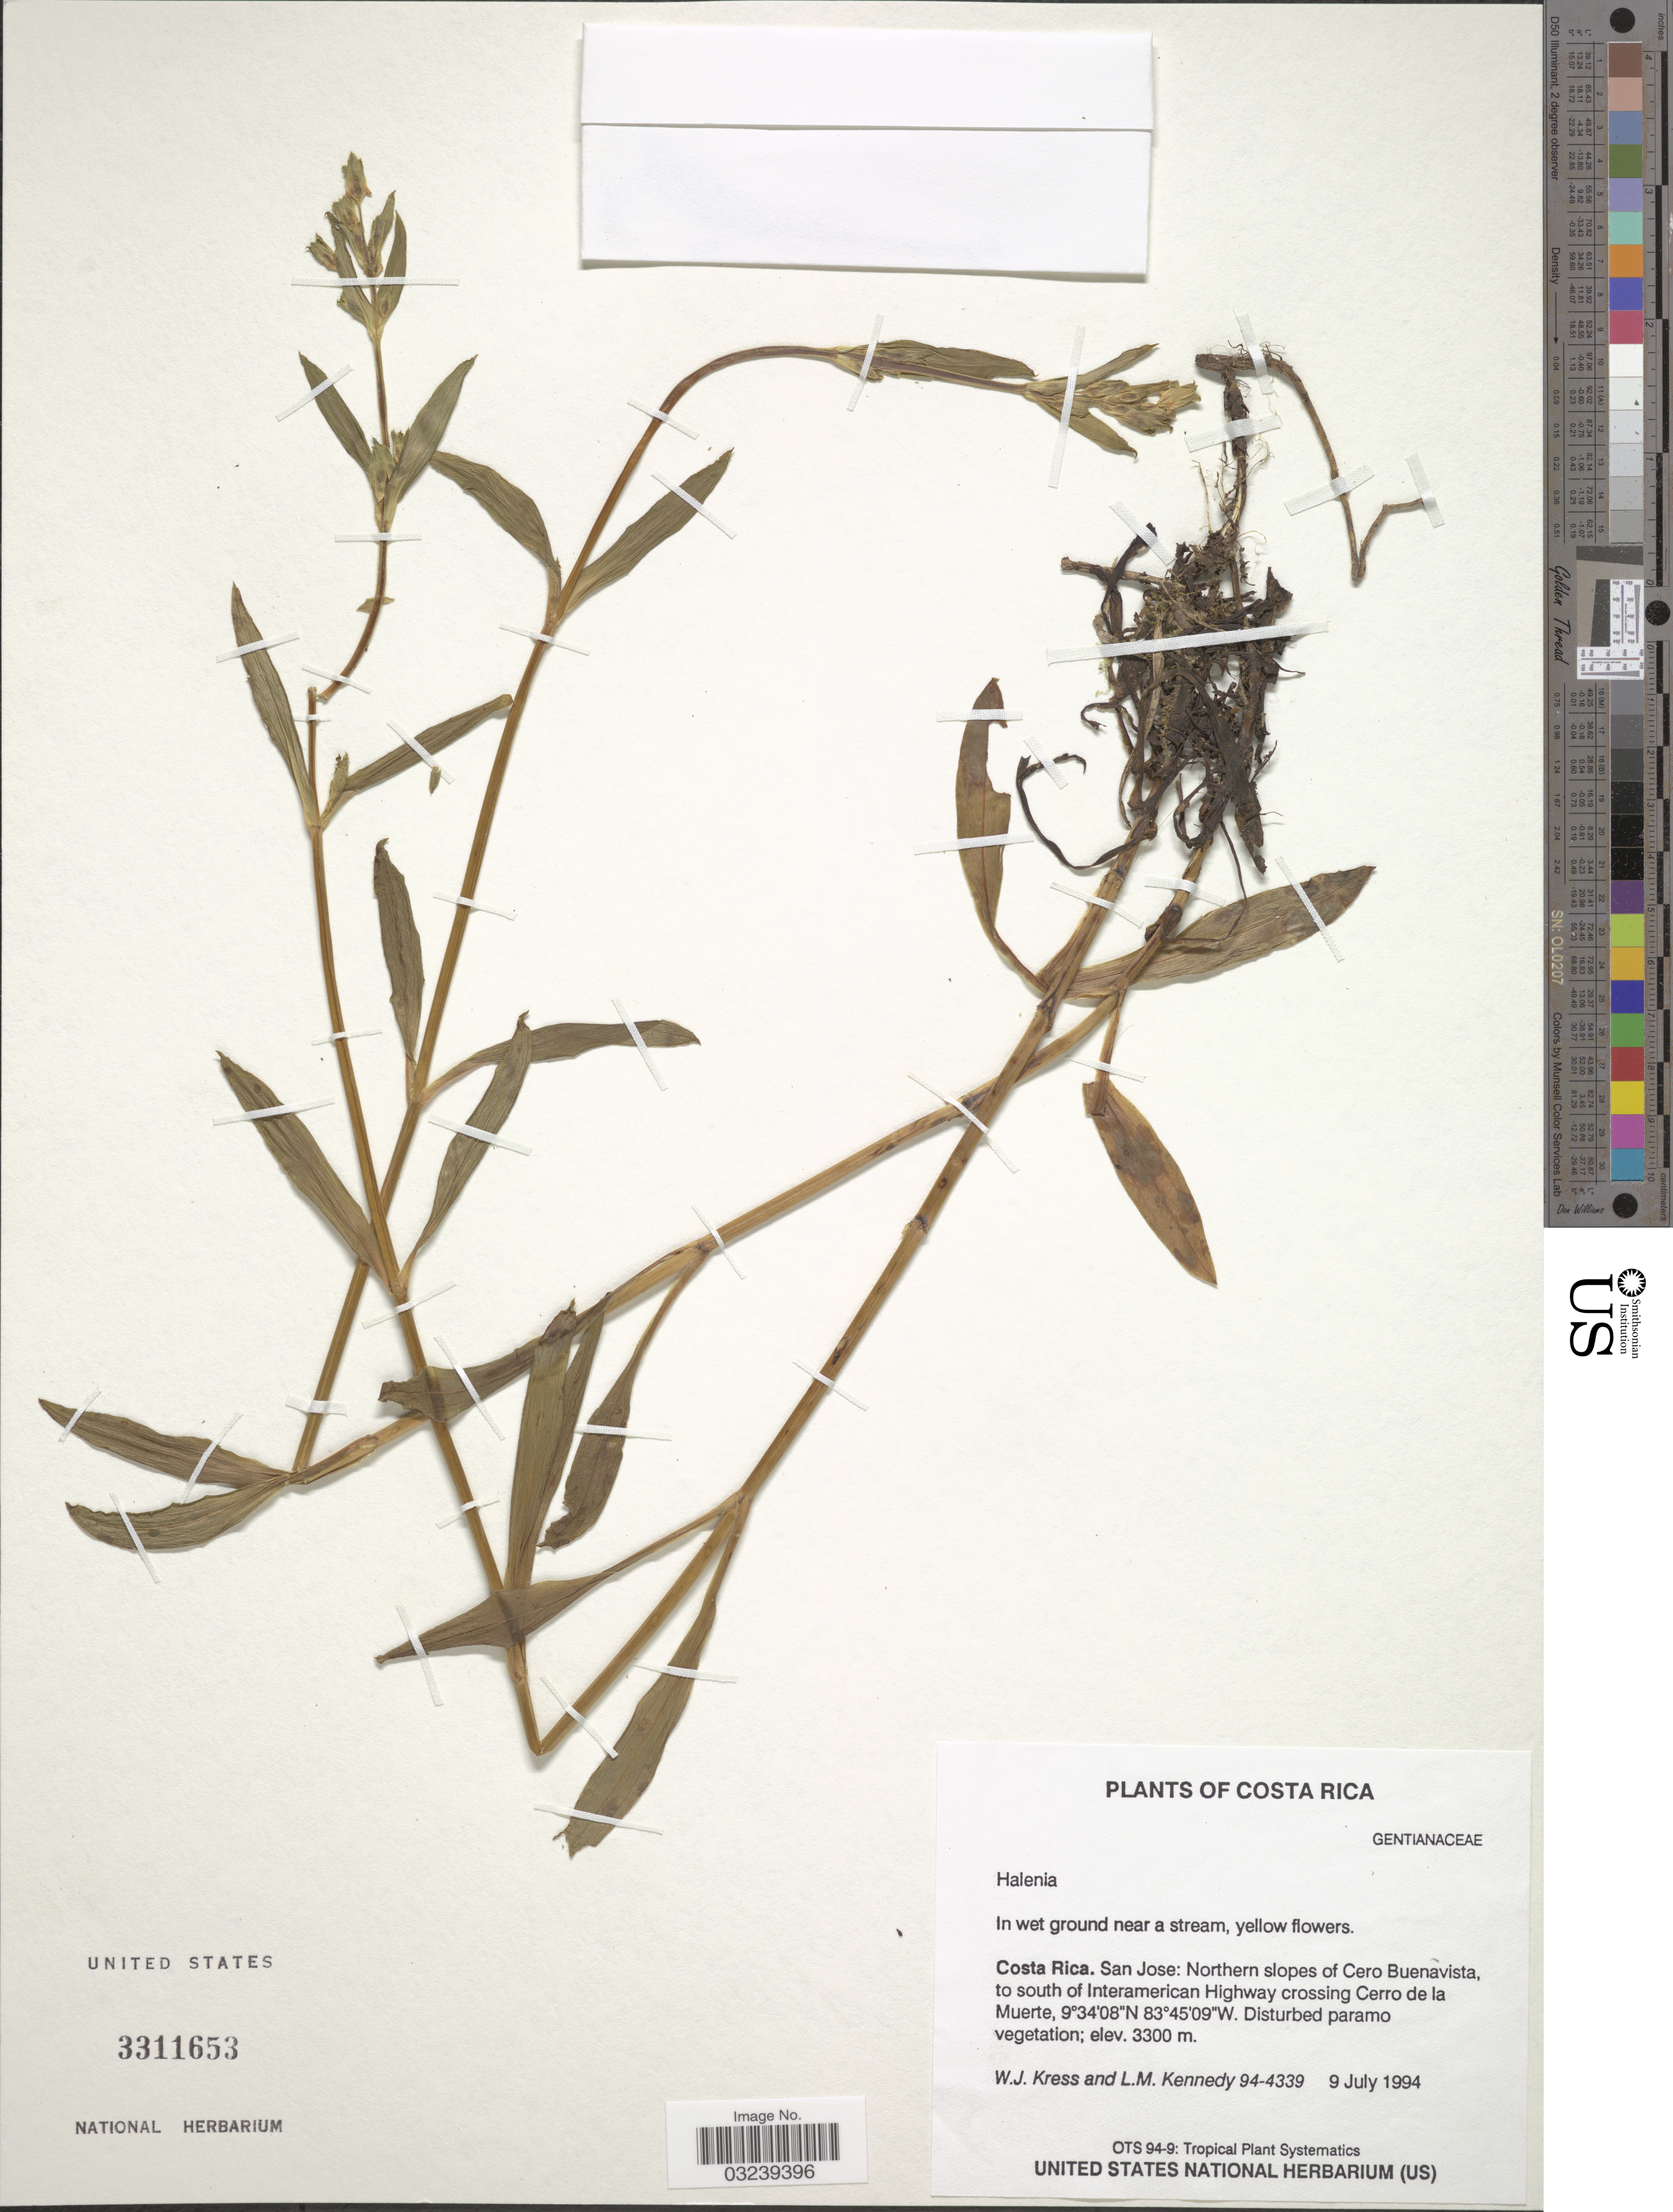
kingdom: Plantae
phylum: Tracheophyta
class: Magnoliopsida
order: Gentianales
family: Gentianaceae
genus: Halenia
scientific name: Halenia sp.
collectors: W. J. Kress & L. M. Kennedy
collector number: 94-4339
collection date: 1994-07-09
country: Costa Rica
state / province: San José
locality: Northern slopes of Cero Buenavista, to south of Interamerican Highway crossing Cerro de la Muerte.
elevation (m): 3300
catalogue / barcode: US 3311653